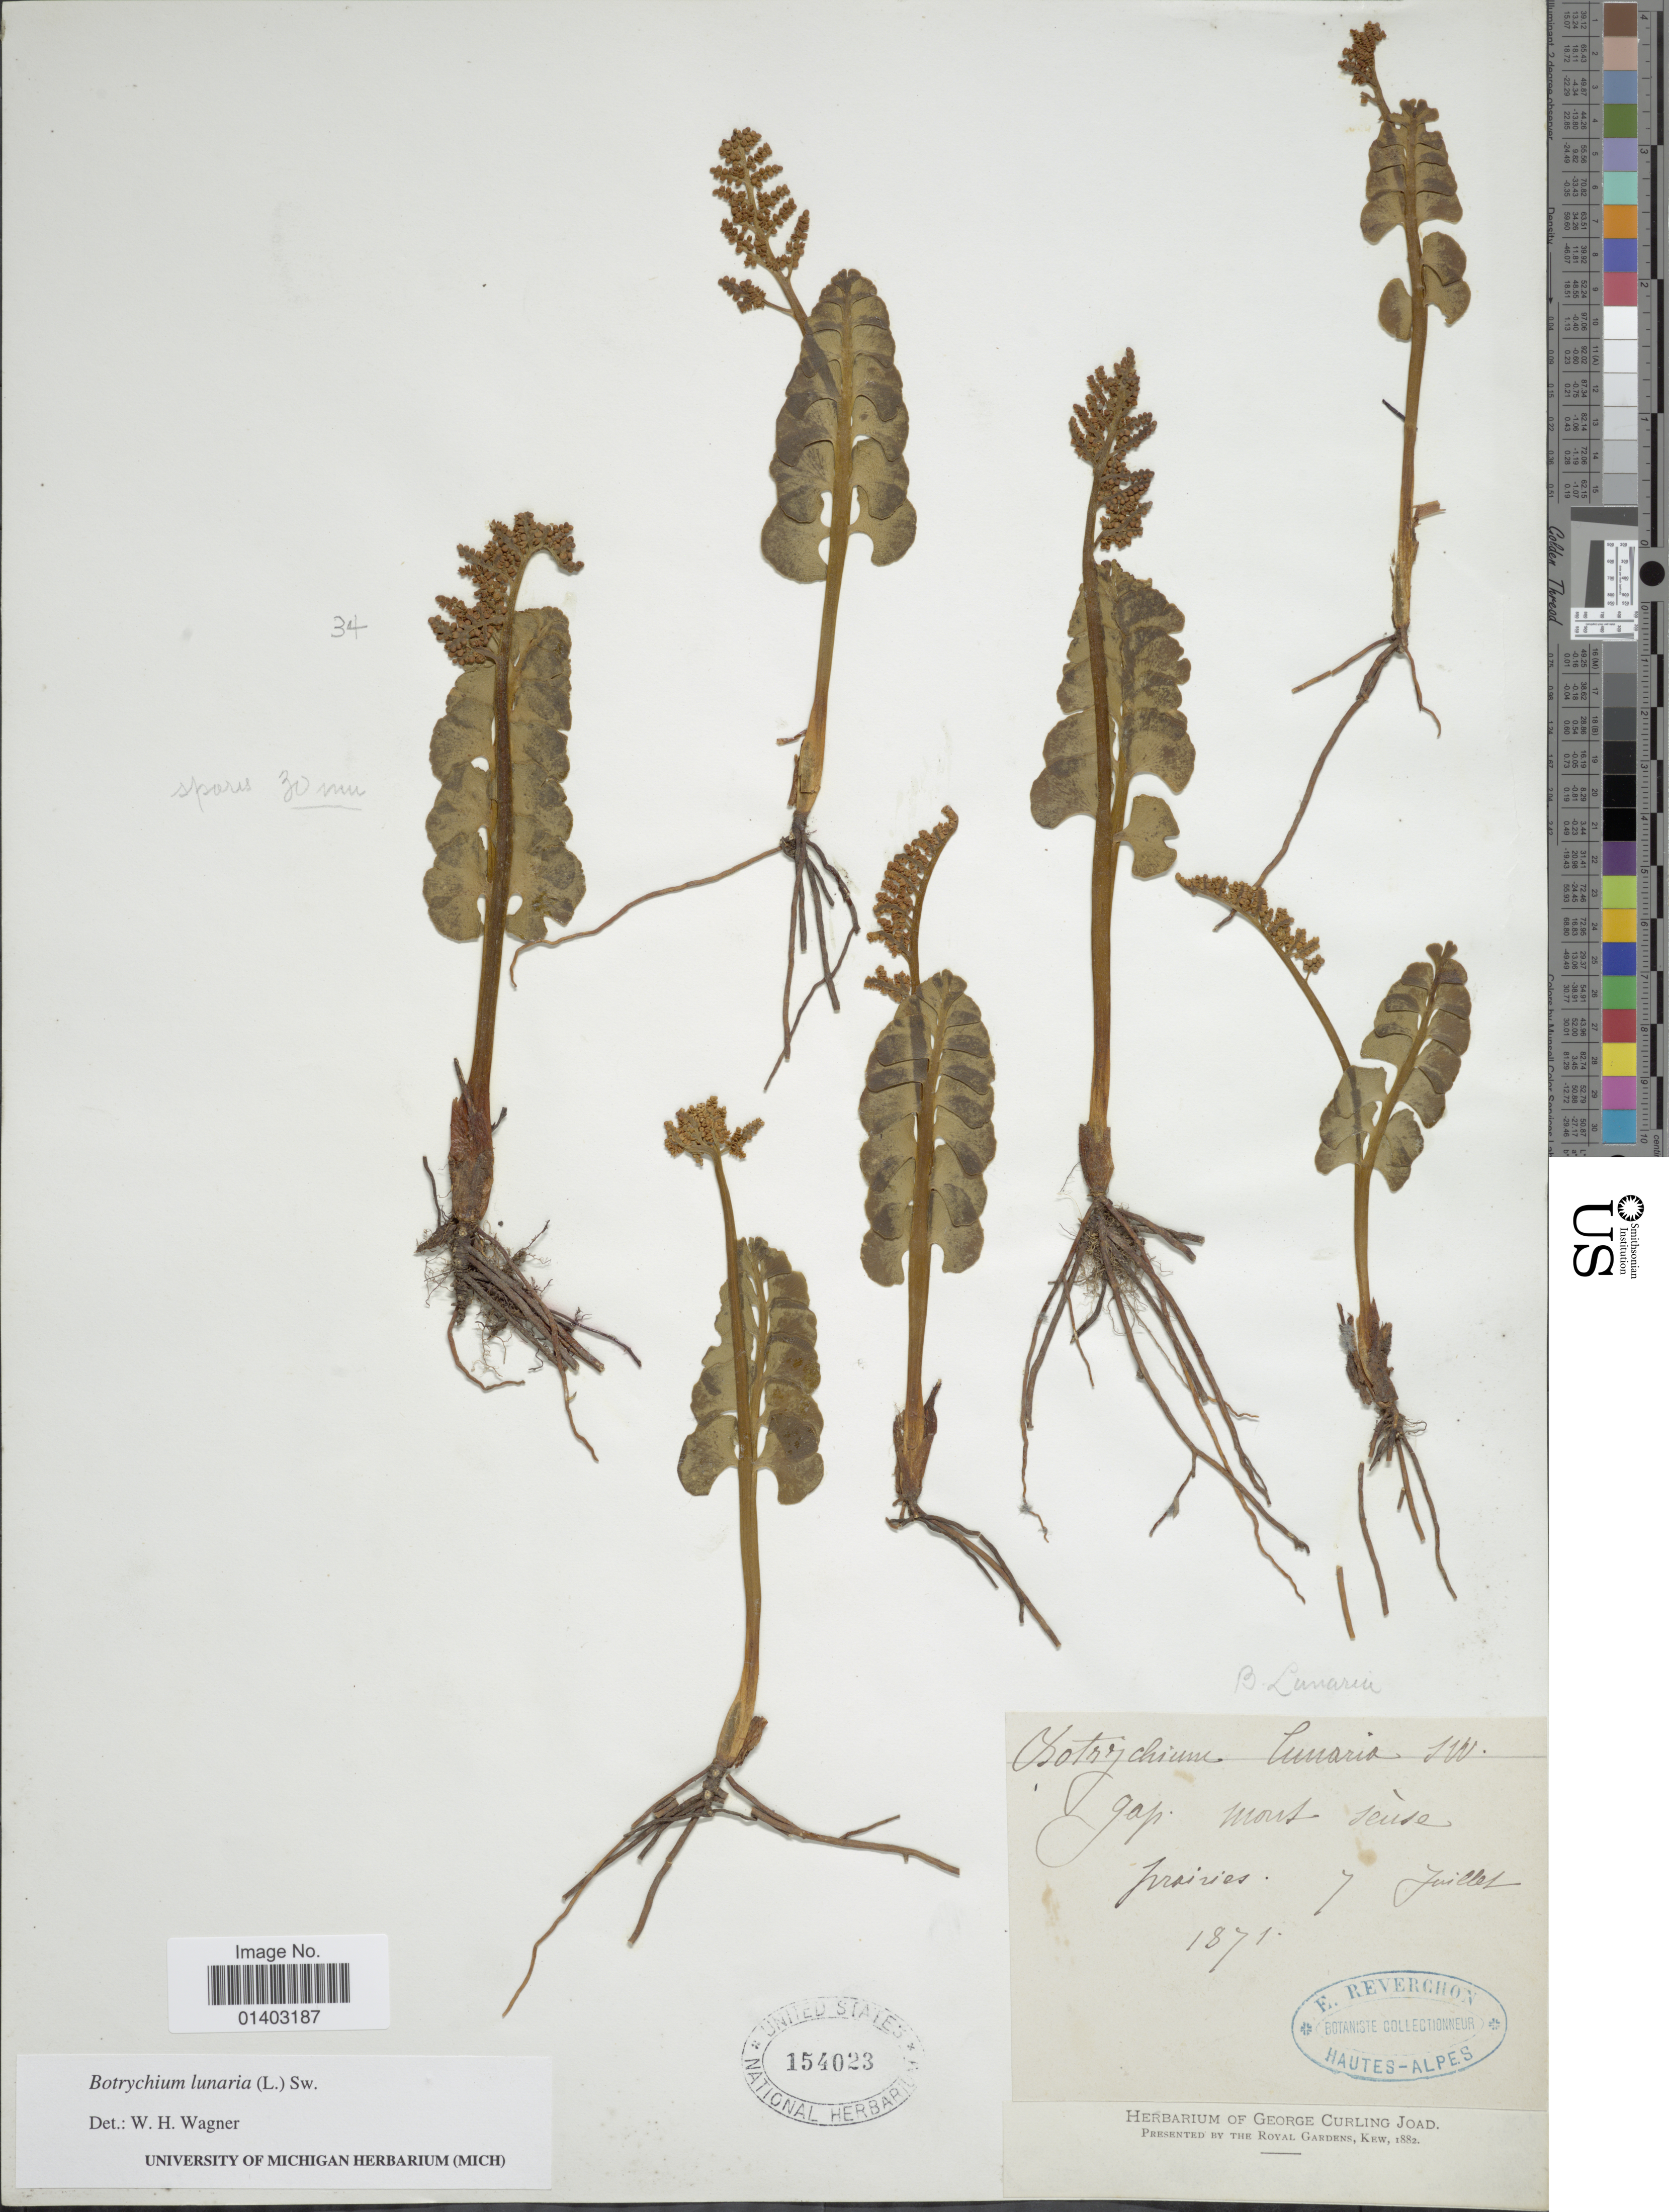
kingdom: Plantae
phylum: Tracheophyta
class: Polypodiopsida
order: Ophioglossales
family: Ophioglossaceae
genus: Botrychium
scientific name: Botrychium lunaria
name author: (L.) Sw.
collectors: E. Reverchon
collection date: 1871-07-07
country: France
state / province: Provence-Alpes-Côte d'Azur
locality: Gap, Mont Seuse, prairies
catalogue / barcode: US 154023